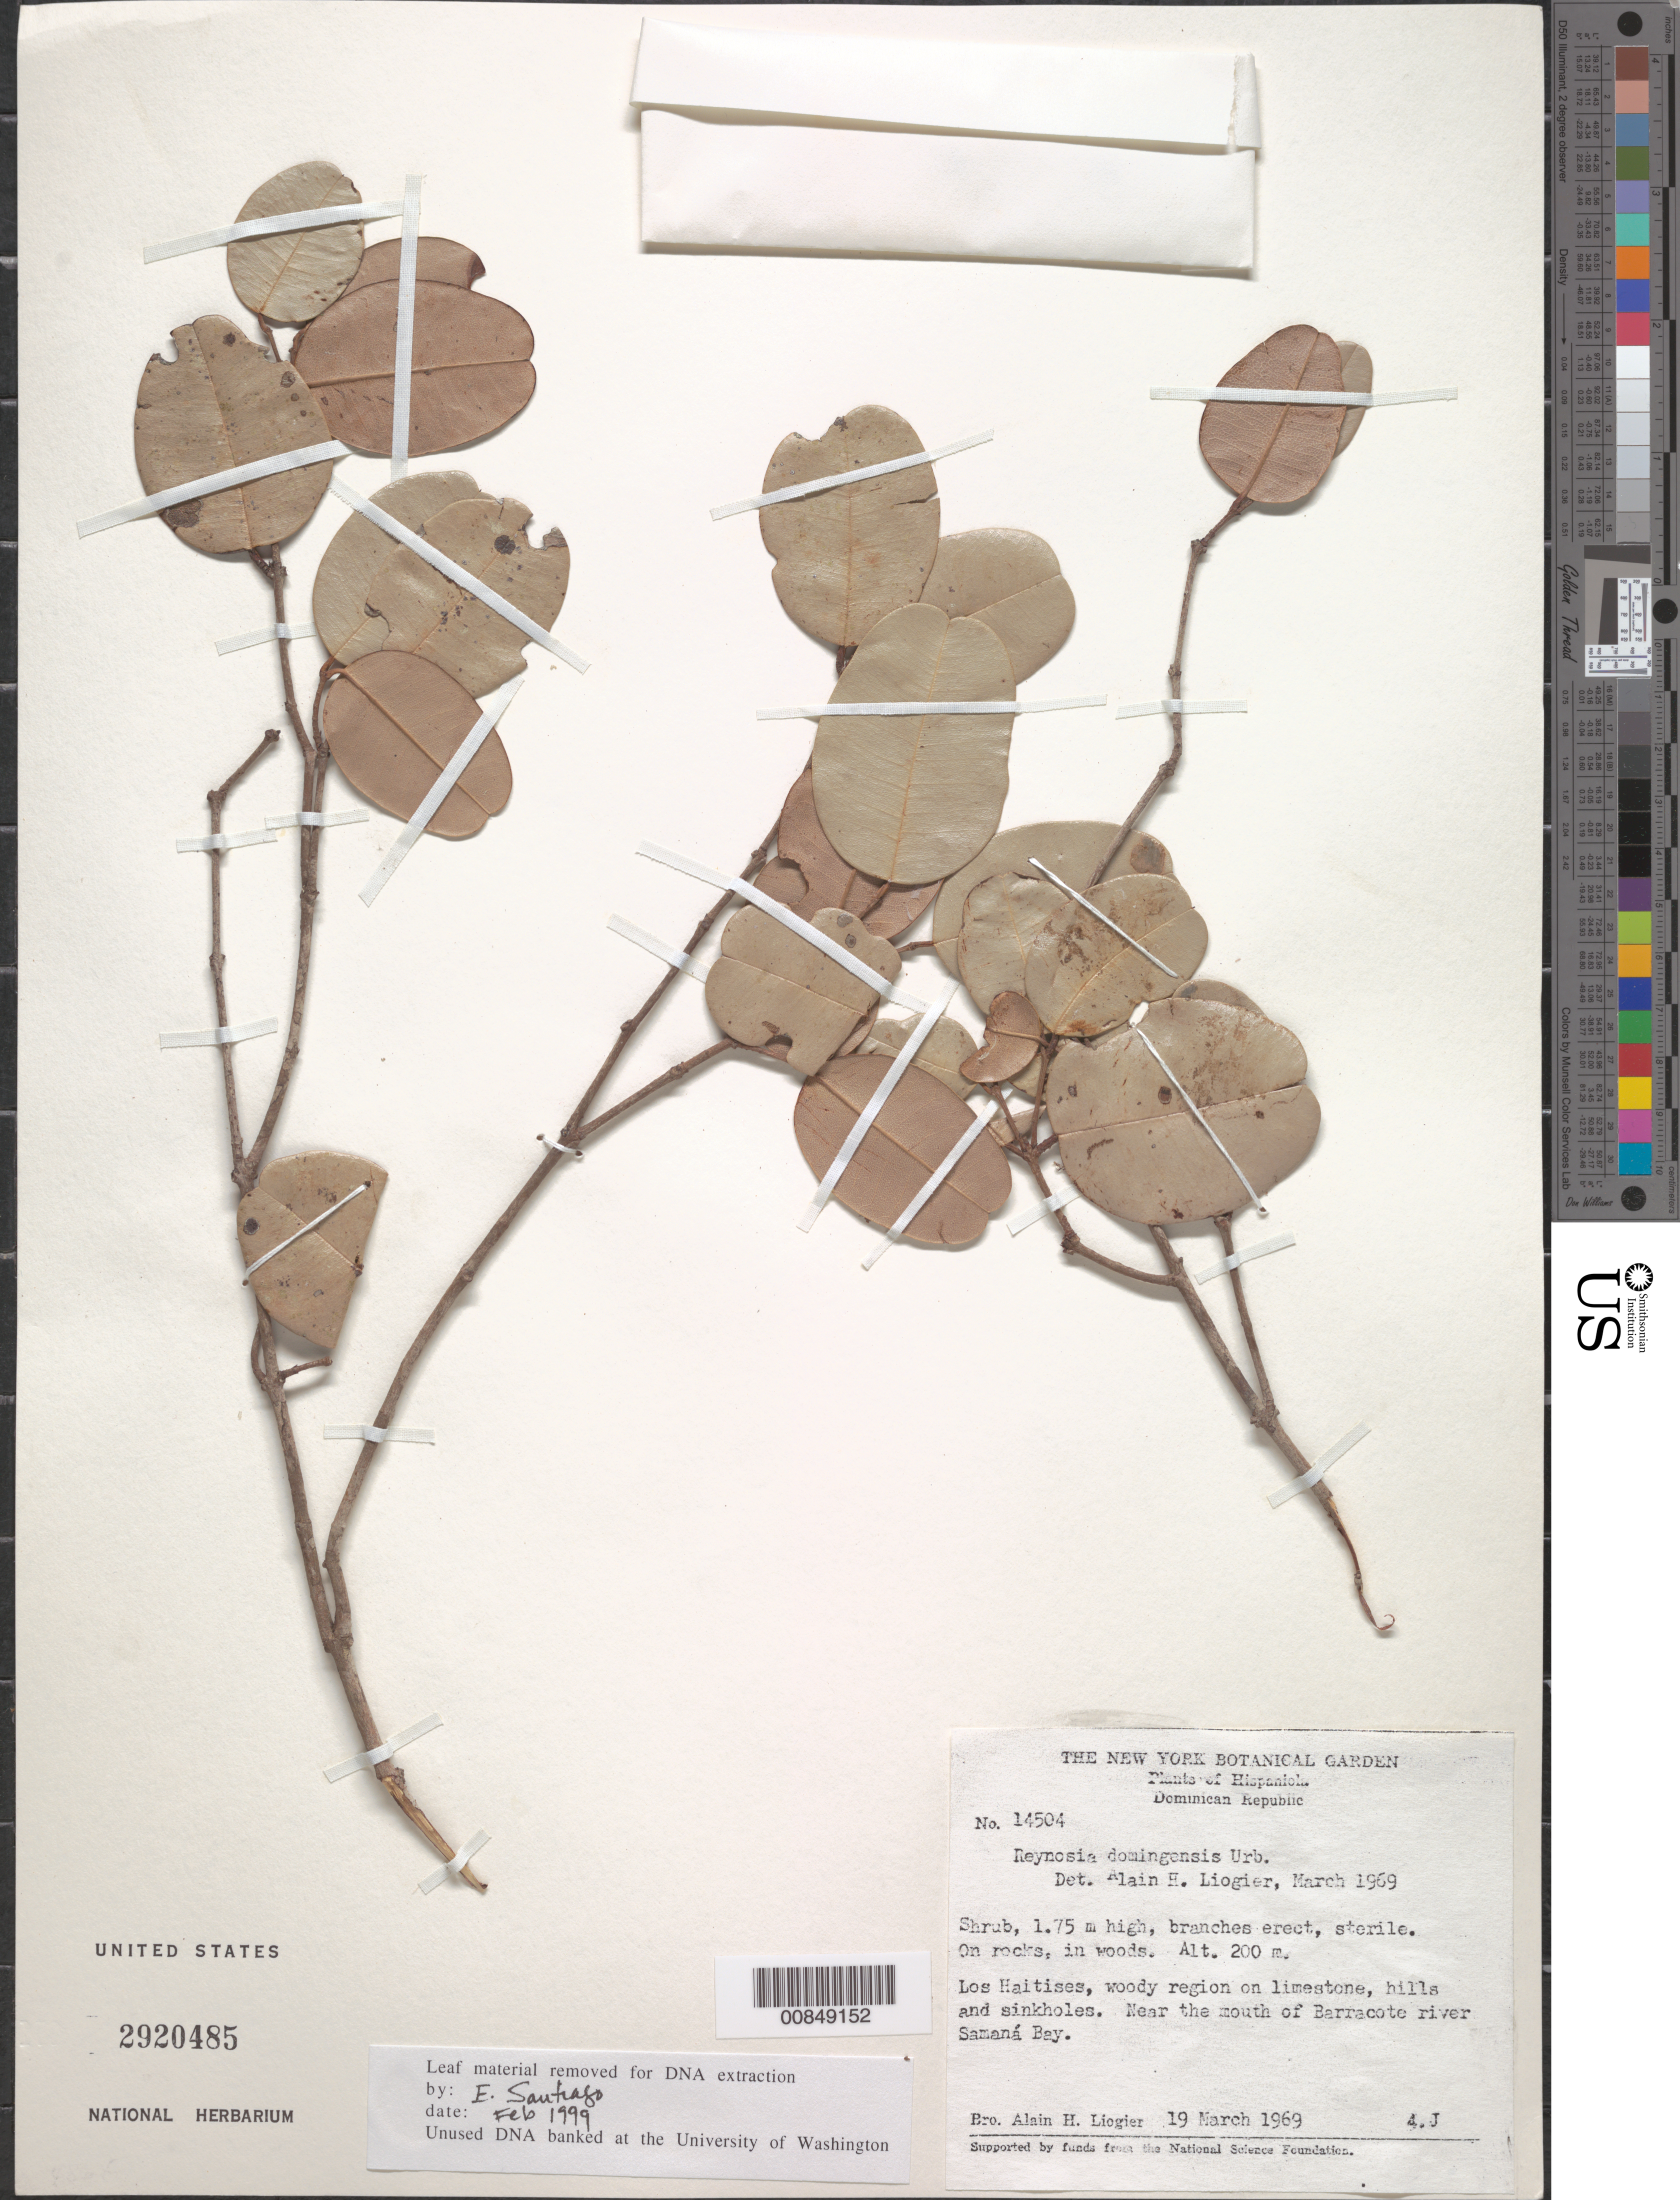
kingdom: Plantae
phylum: Tracheophyta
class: Magnoliopsida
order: Rosales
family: Rhamnaceae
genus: Reynosia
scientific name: Reynosia domingensis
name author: Urb.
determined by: Liogier, Alain H.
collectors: A. H. Liogier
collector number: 14504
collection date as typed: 19 Mar 1969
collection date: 1969-03-19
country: Dominican Republic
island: Hispaniola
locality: Los Haitises, near the mouth of Barracote River, Samaná Bay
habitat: On rocks in woods of woody region on limestone hills and sinkholes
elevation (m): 200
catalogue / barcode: US 2920485